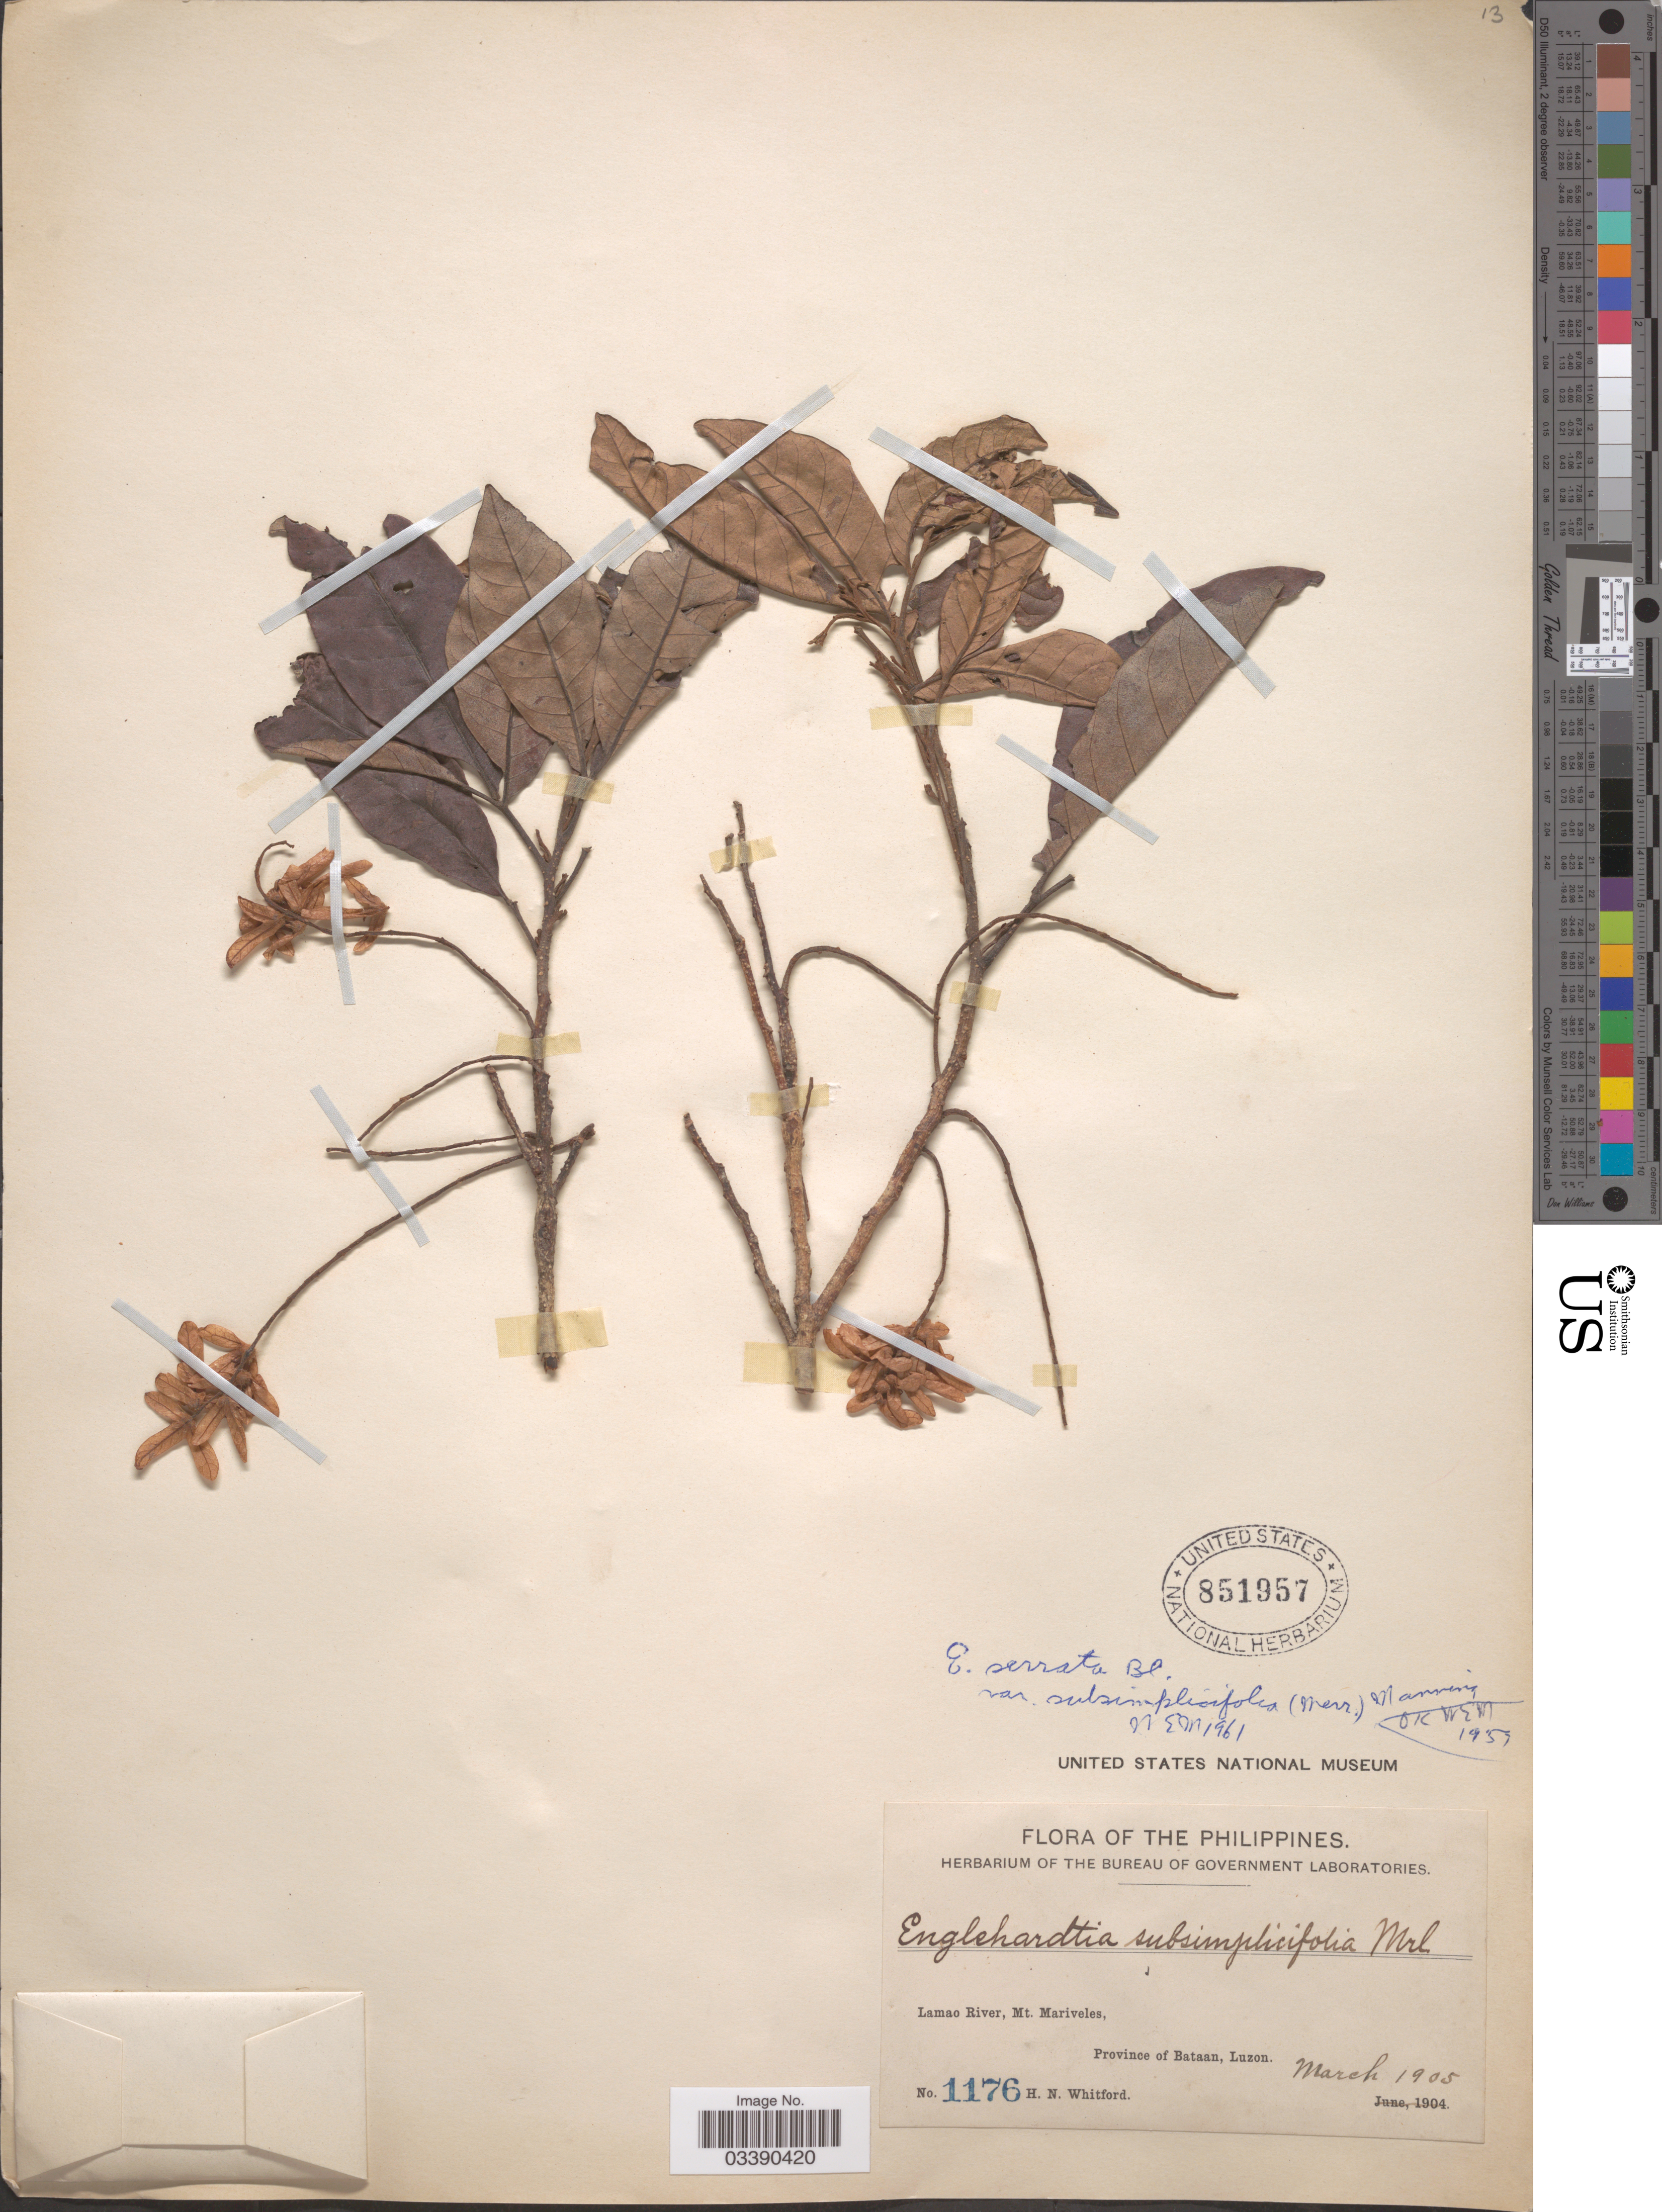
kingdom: Plantae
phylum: Tracheophyta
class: Magnoliopsida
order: Fagales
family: Juglandaceae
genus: Engelhardia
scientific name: Engelhardia serrata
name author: Blume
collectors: H. N. Whitford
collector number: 1176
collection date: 1905-03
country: Philippines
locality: Lamao River, Mt. Mariveles, Province of Bataan, Luzon.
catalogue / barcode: US 851957